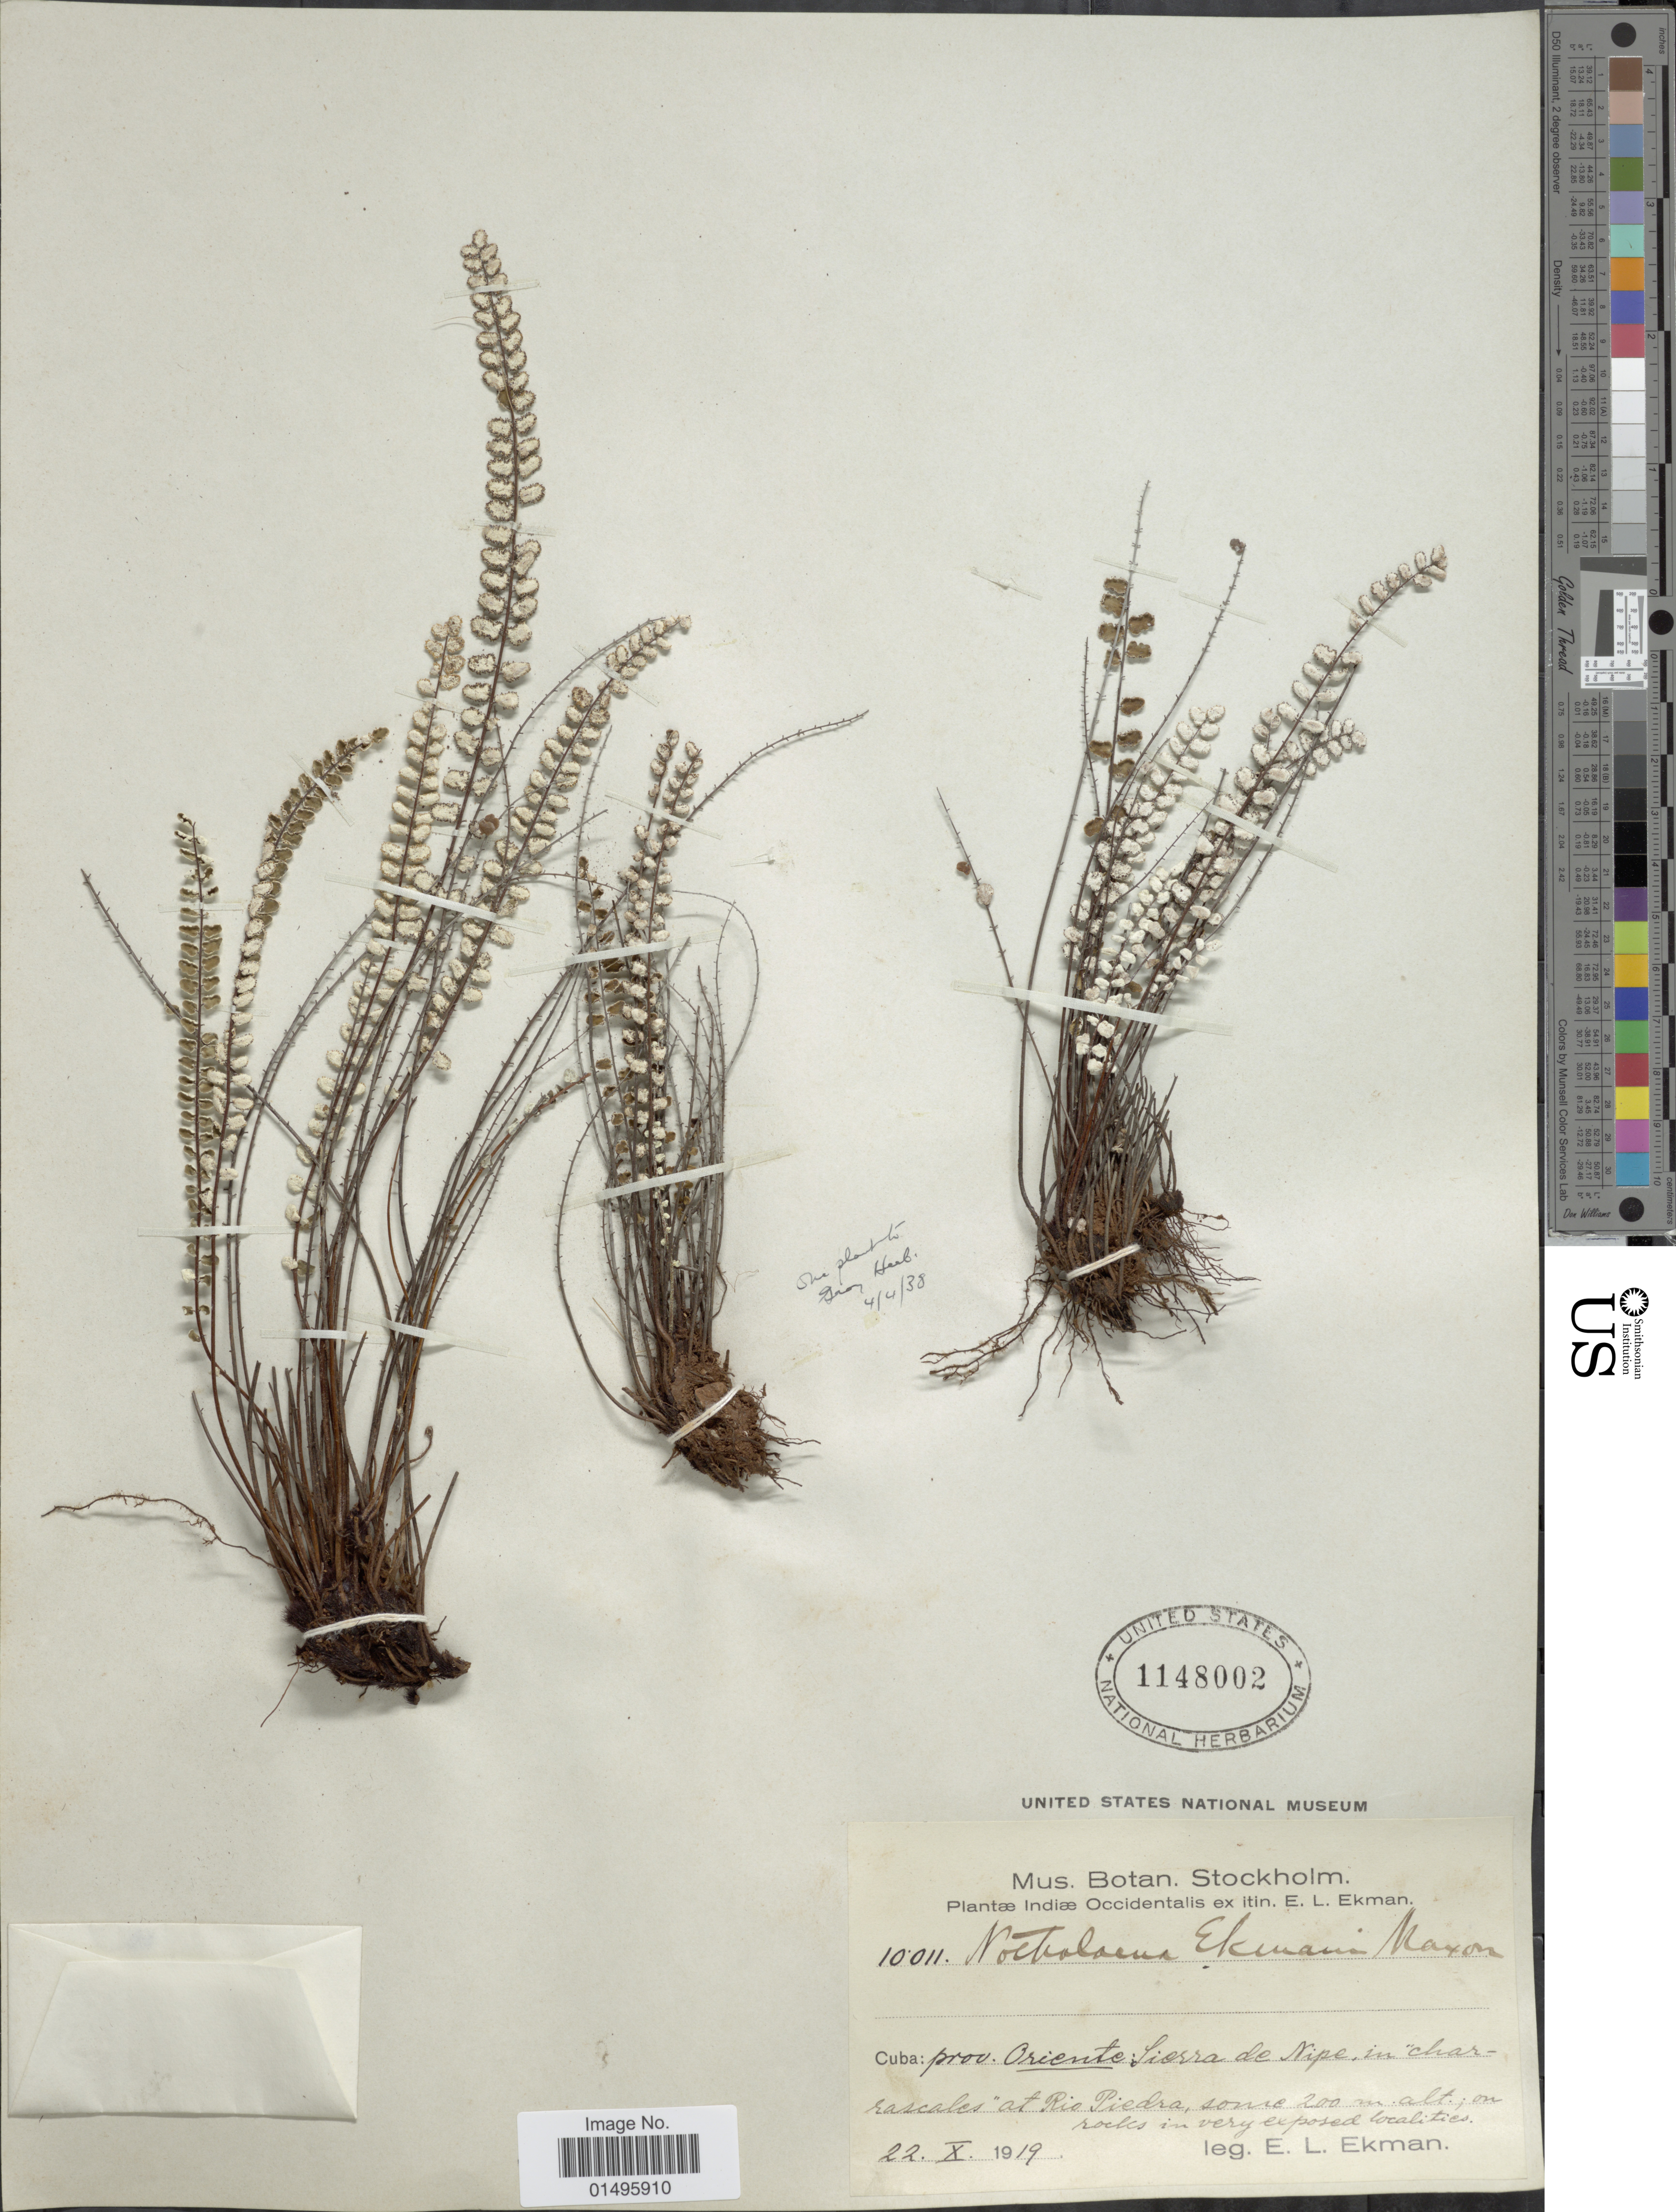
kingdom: Plantae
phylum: Tracheophyta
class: Polypodiopsida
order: Polypodiales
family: Pteridaceae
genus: Notholaena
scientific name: Notholaena ekmanii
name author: Maxon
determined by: Windham, M. D., (UT)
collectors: E. L. Ekman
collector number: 10011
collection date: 1919-10-22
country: Cuba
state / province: Oriente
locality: Cuba, Sierra de Nipe, in charrascales "at Rio Piedra".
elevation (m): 200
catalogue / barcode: US 1148002